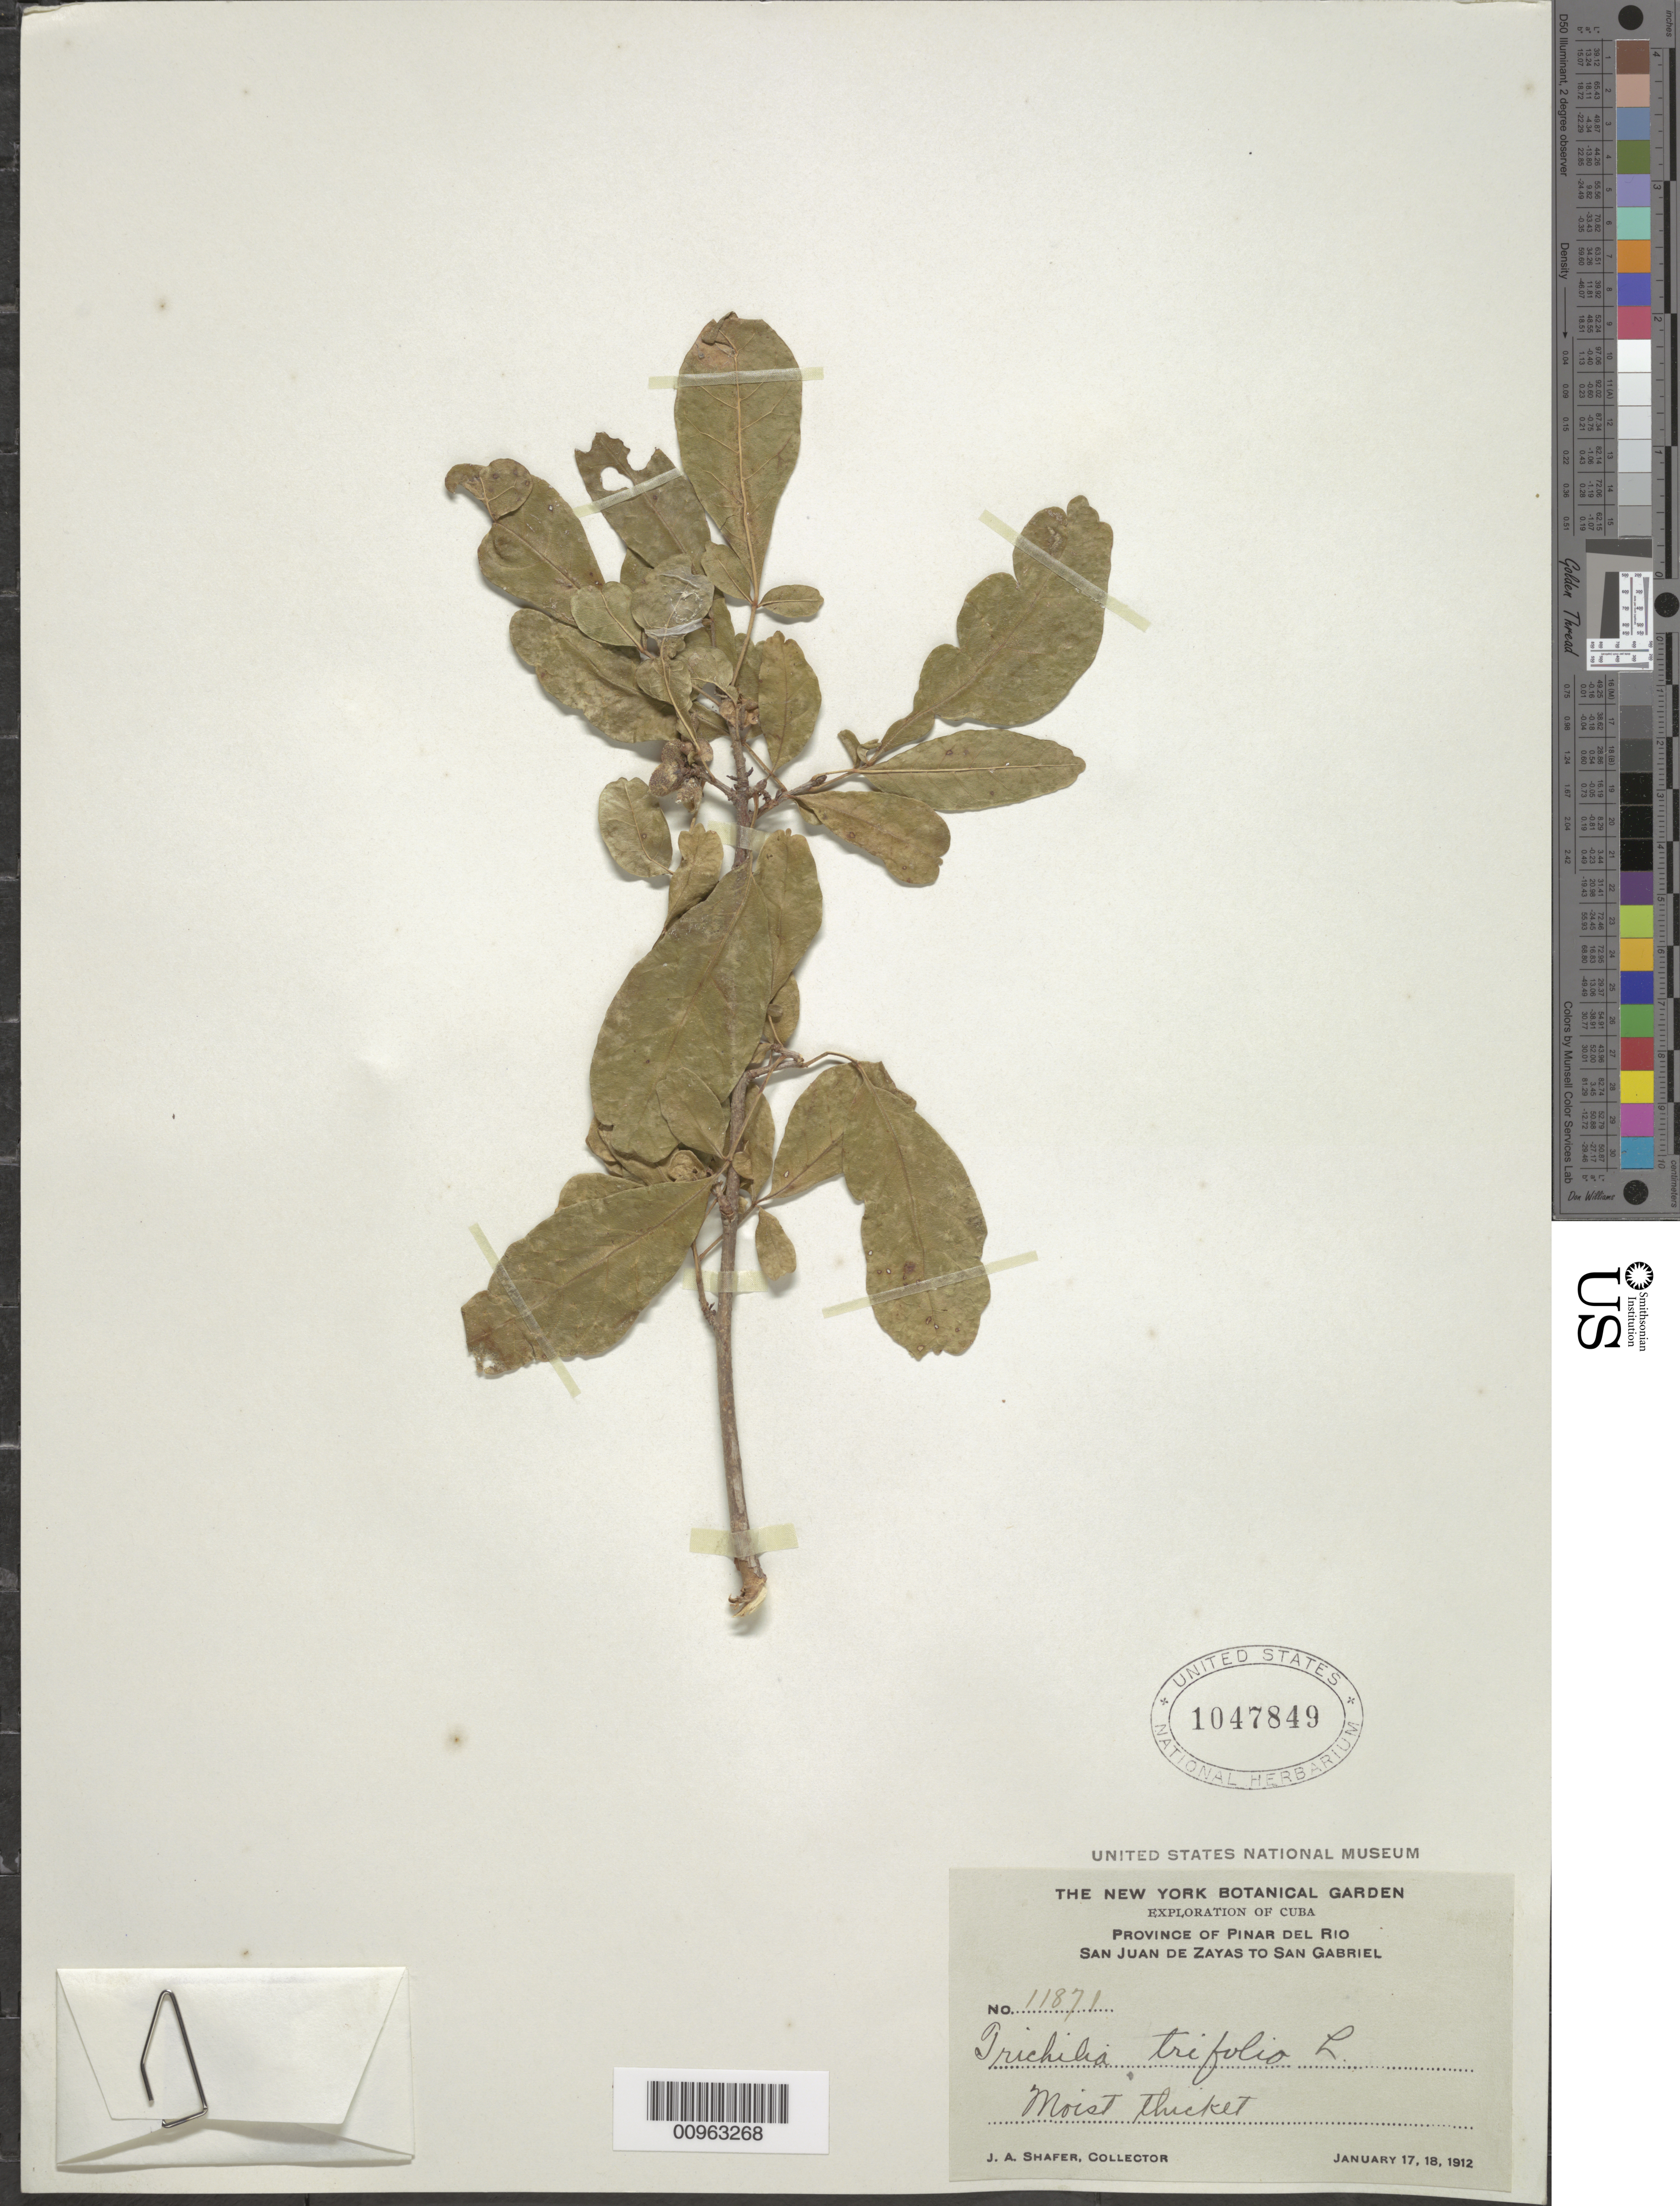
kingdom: Plantae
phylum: Tracheophyta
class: Magnoliopsida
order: Sapindales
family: Meliaceae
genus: Trichilia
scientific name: Trichilia trifolia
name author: L.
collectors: J. A. Shafer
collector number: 11871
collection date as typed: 17 Jan 1912 to 18 Jan 1912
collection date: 1912-01-17/1912-01-18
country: Cuba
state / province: Pinar del Rio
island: Cuba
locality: San Juan de Zayas to San Gabriel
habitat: Moist thicket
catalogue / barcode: US 1047849